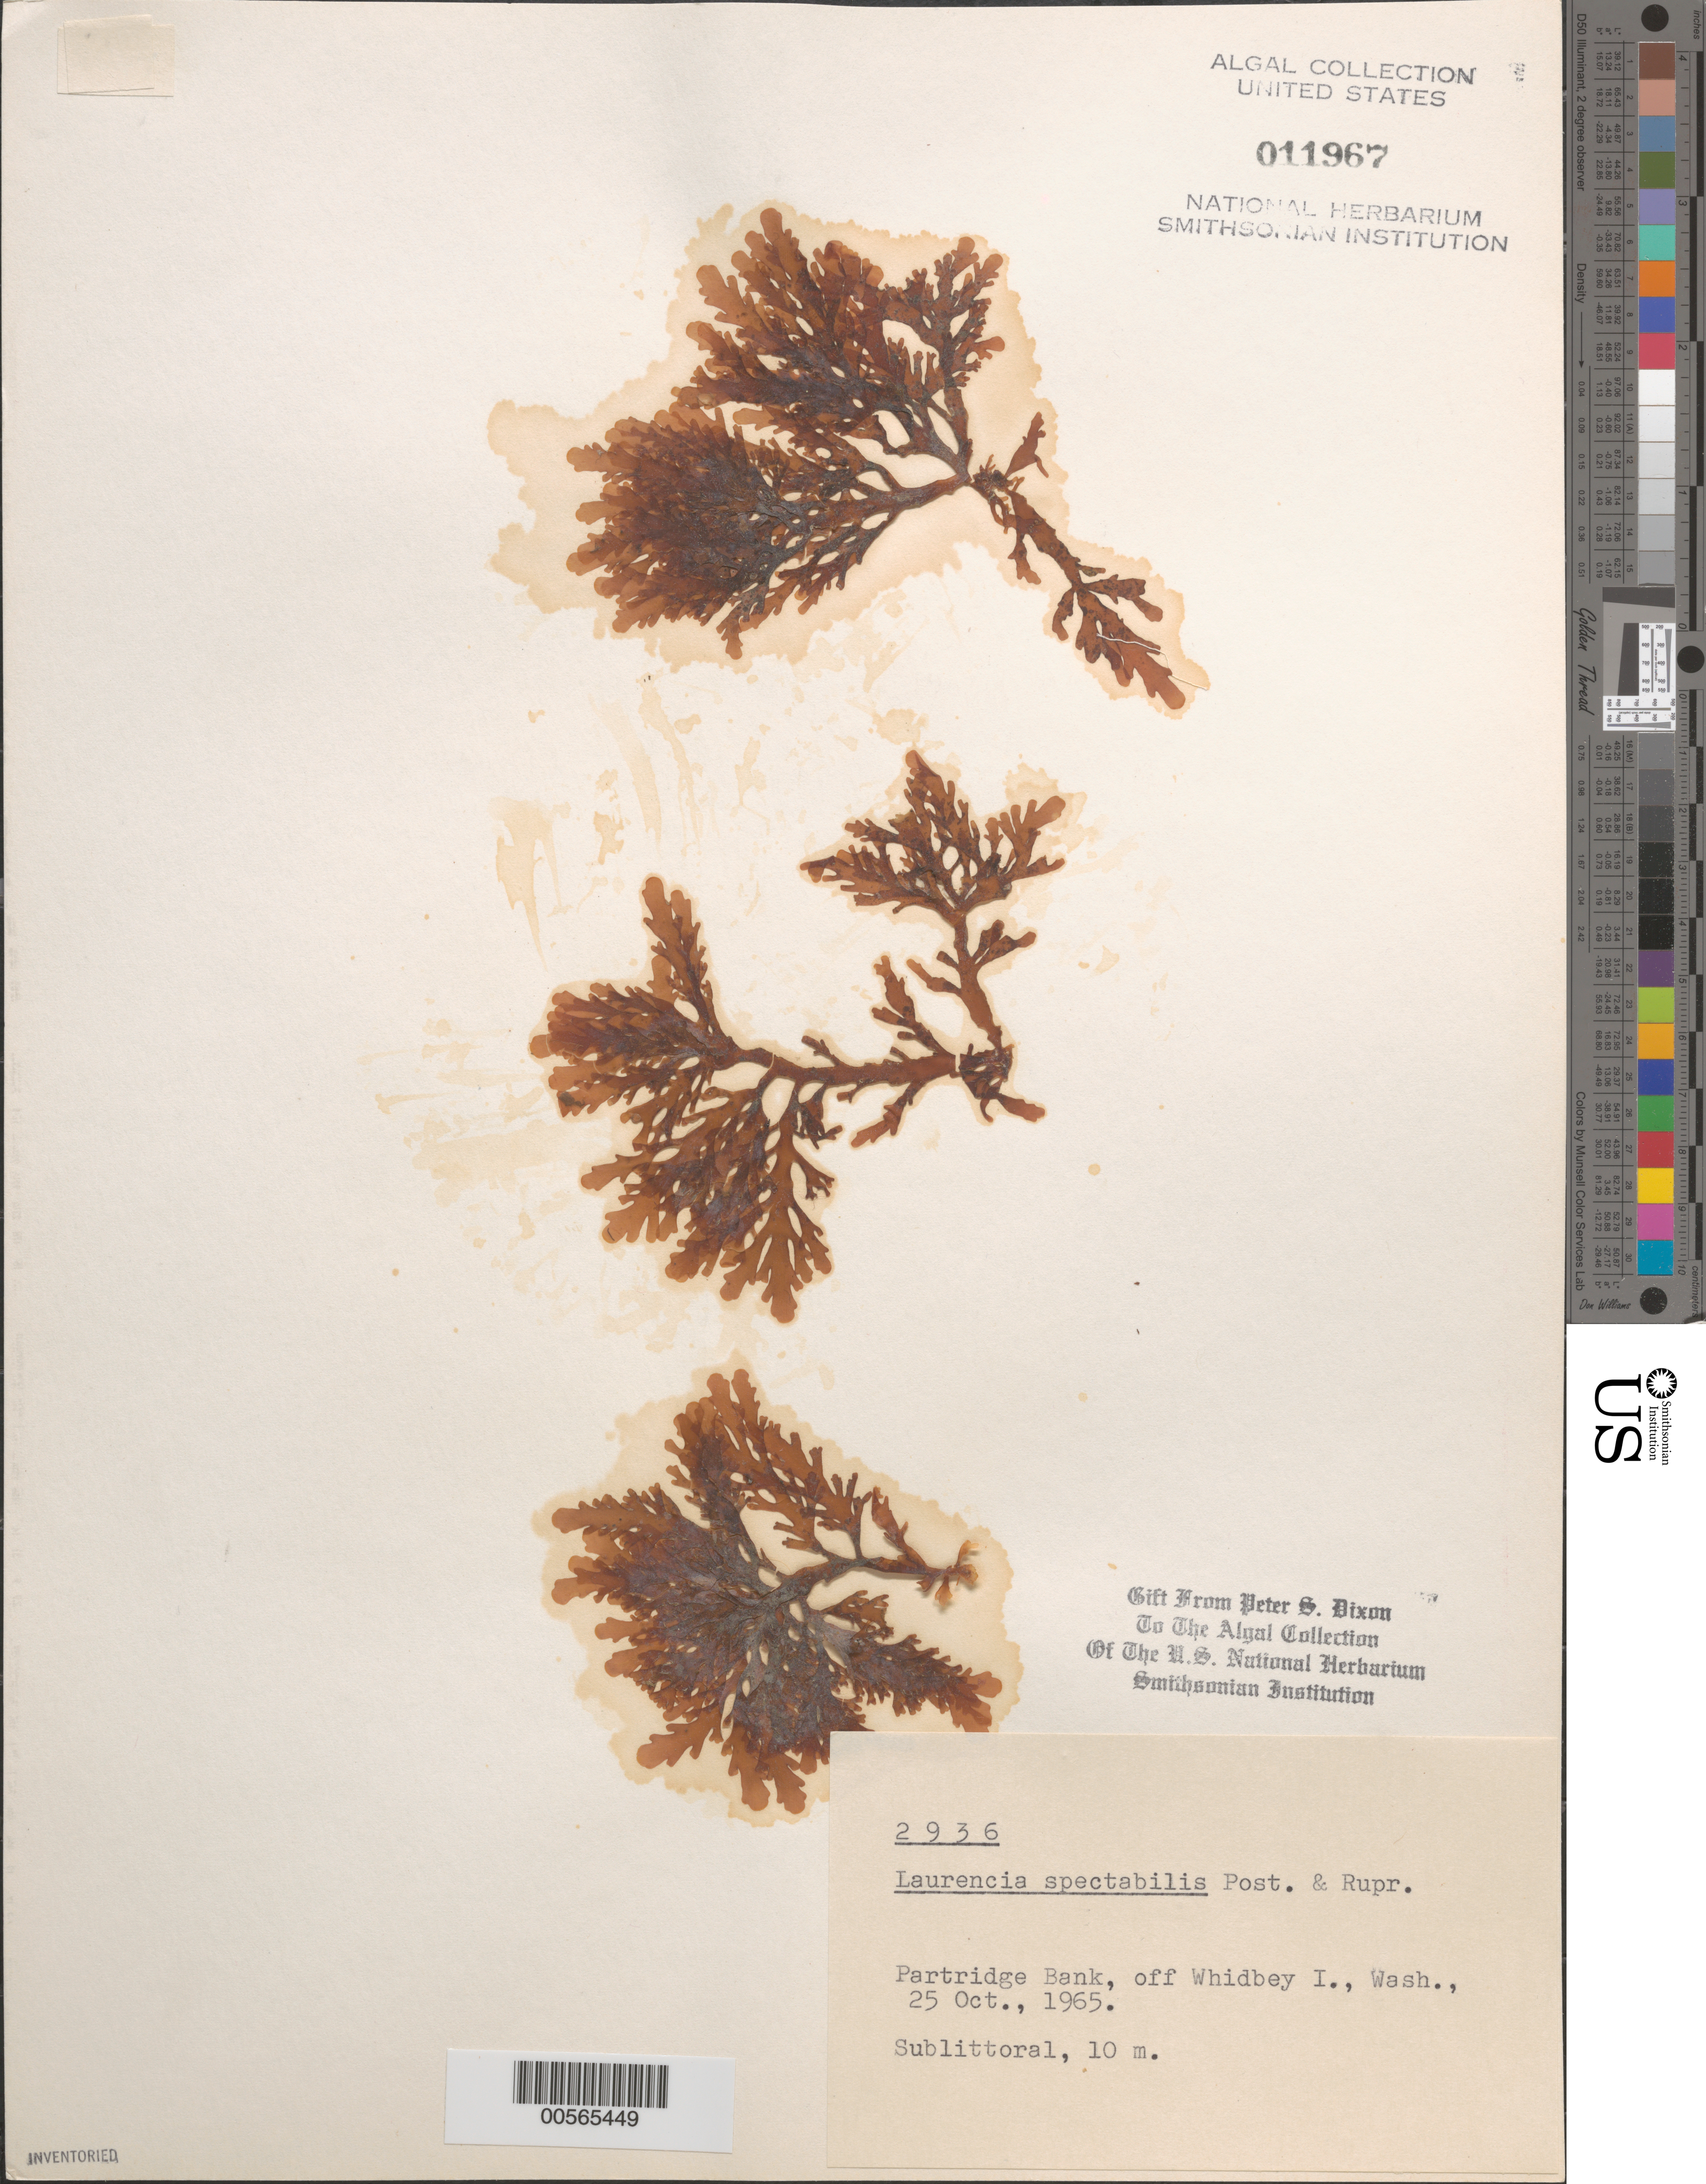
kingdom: Plantae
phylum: Rhodophyta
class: Florideophyceae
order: Ceramiales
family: Rhodomelaceae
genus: Osmundea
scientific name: Osmundea spectabilis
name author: (Postels & Rupr.) K.W. Nam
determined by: Algae name updating Project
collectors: P. S. Dixon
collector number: PSD 2936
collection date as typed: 25 Oct 1965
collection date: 1965-10-25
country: United States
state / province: Washington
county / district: Island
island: Whidbey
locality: Partridge Bank, off Whidbey Island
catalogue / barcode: US 11967